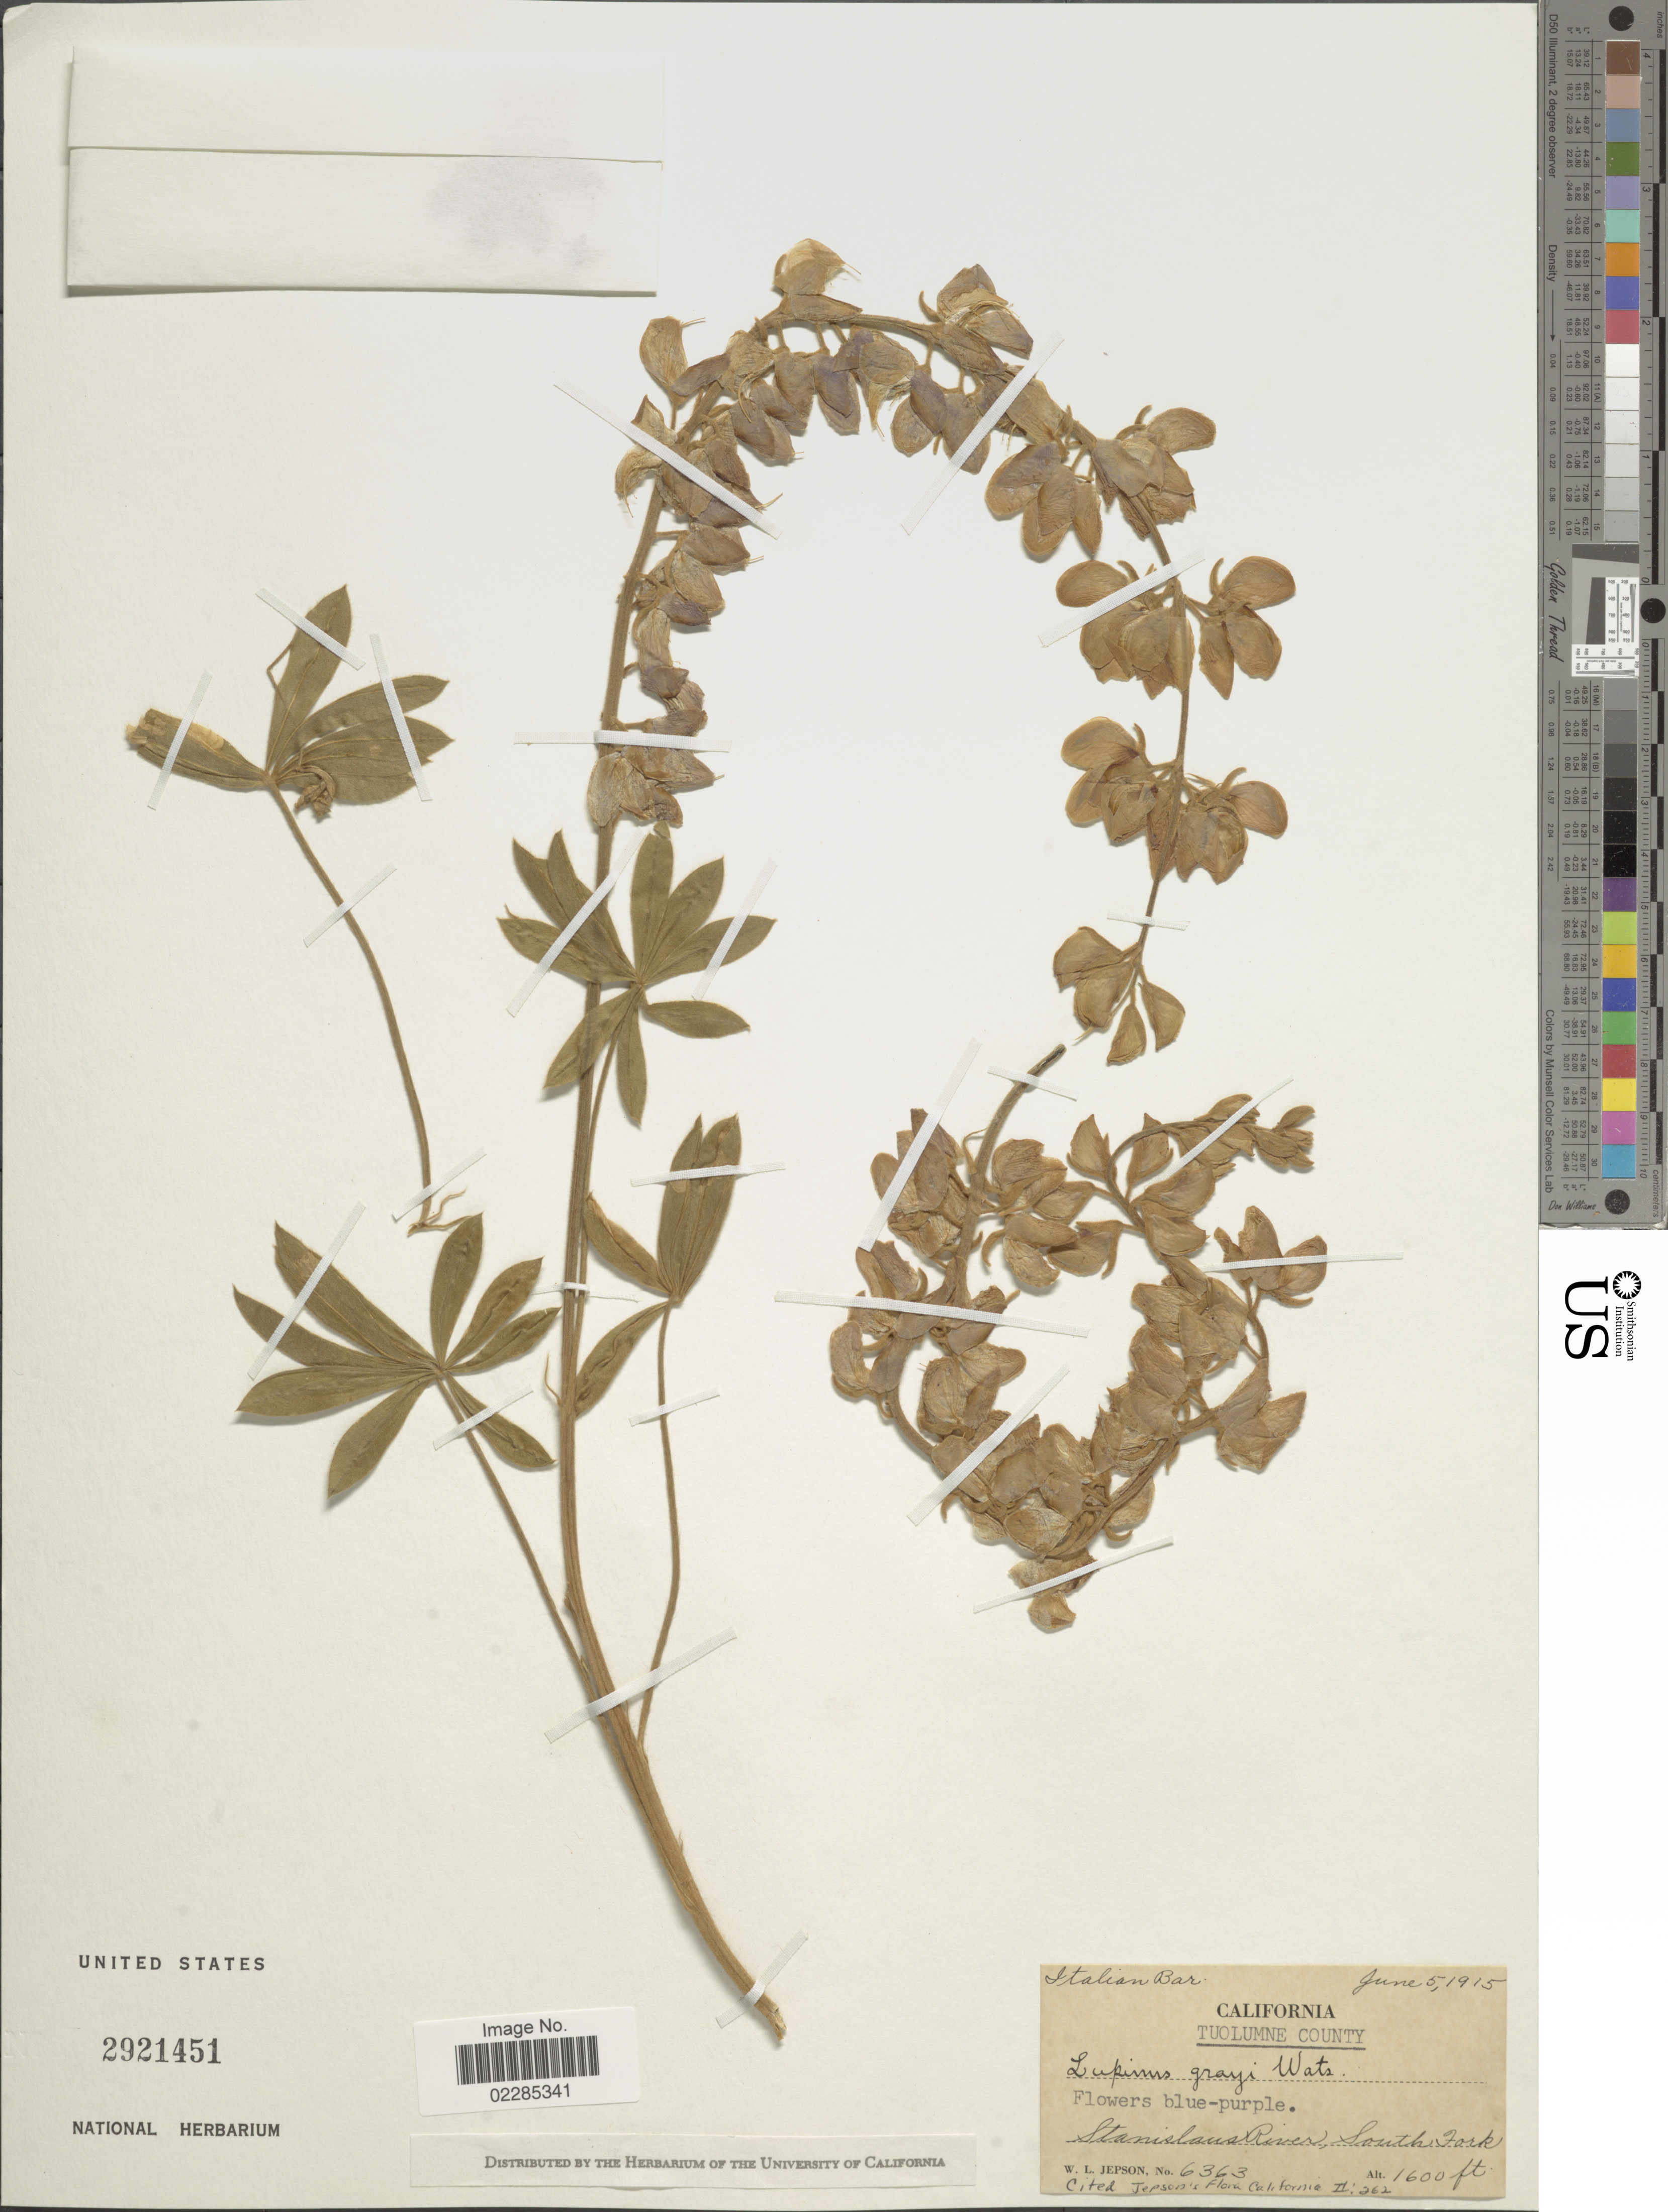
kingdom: Plantae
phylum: Tracheophyta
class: Magnoliopsida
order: Fabales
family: Fabaceae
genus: Lupinus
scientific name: Lupinus grayi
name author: S. Watson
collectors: W. L. Jepson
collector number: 6363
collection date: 1915-05-05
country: United States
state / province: California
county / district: Tuolumne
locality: Tuolumne County, Stanislans River, South Fork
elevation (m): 488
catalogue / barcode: US 2921451